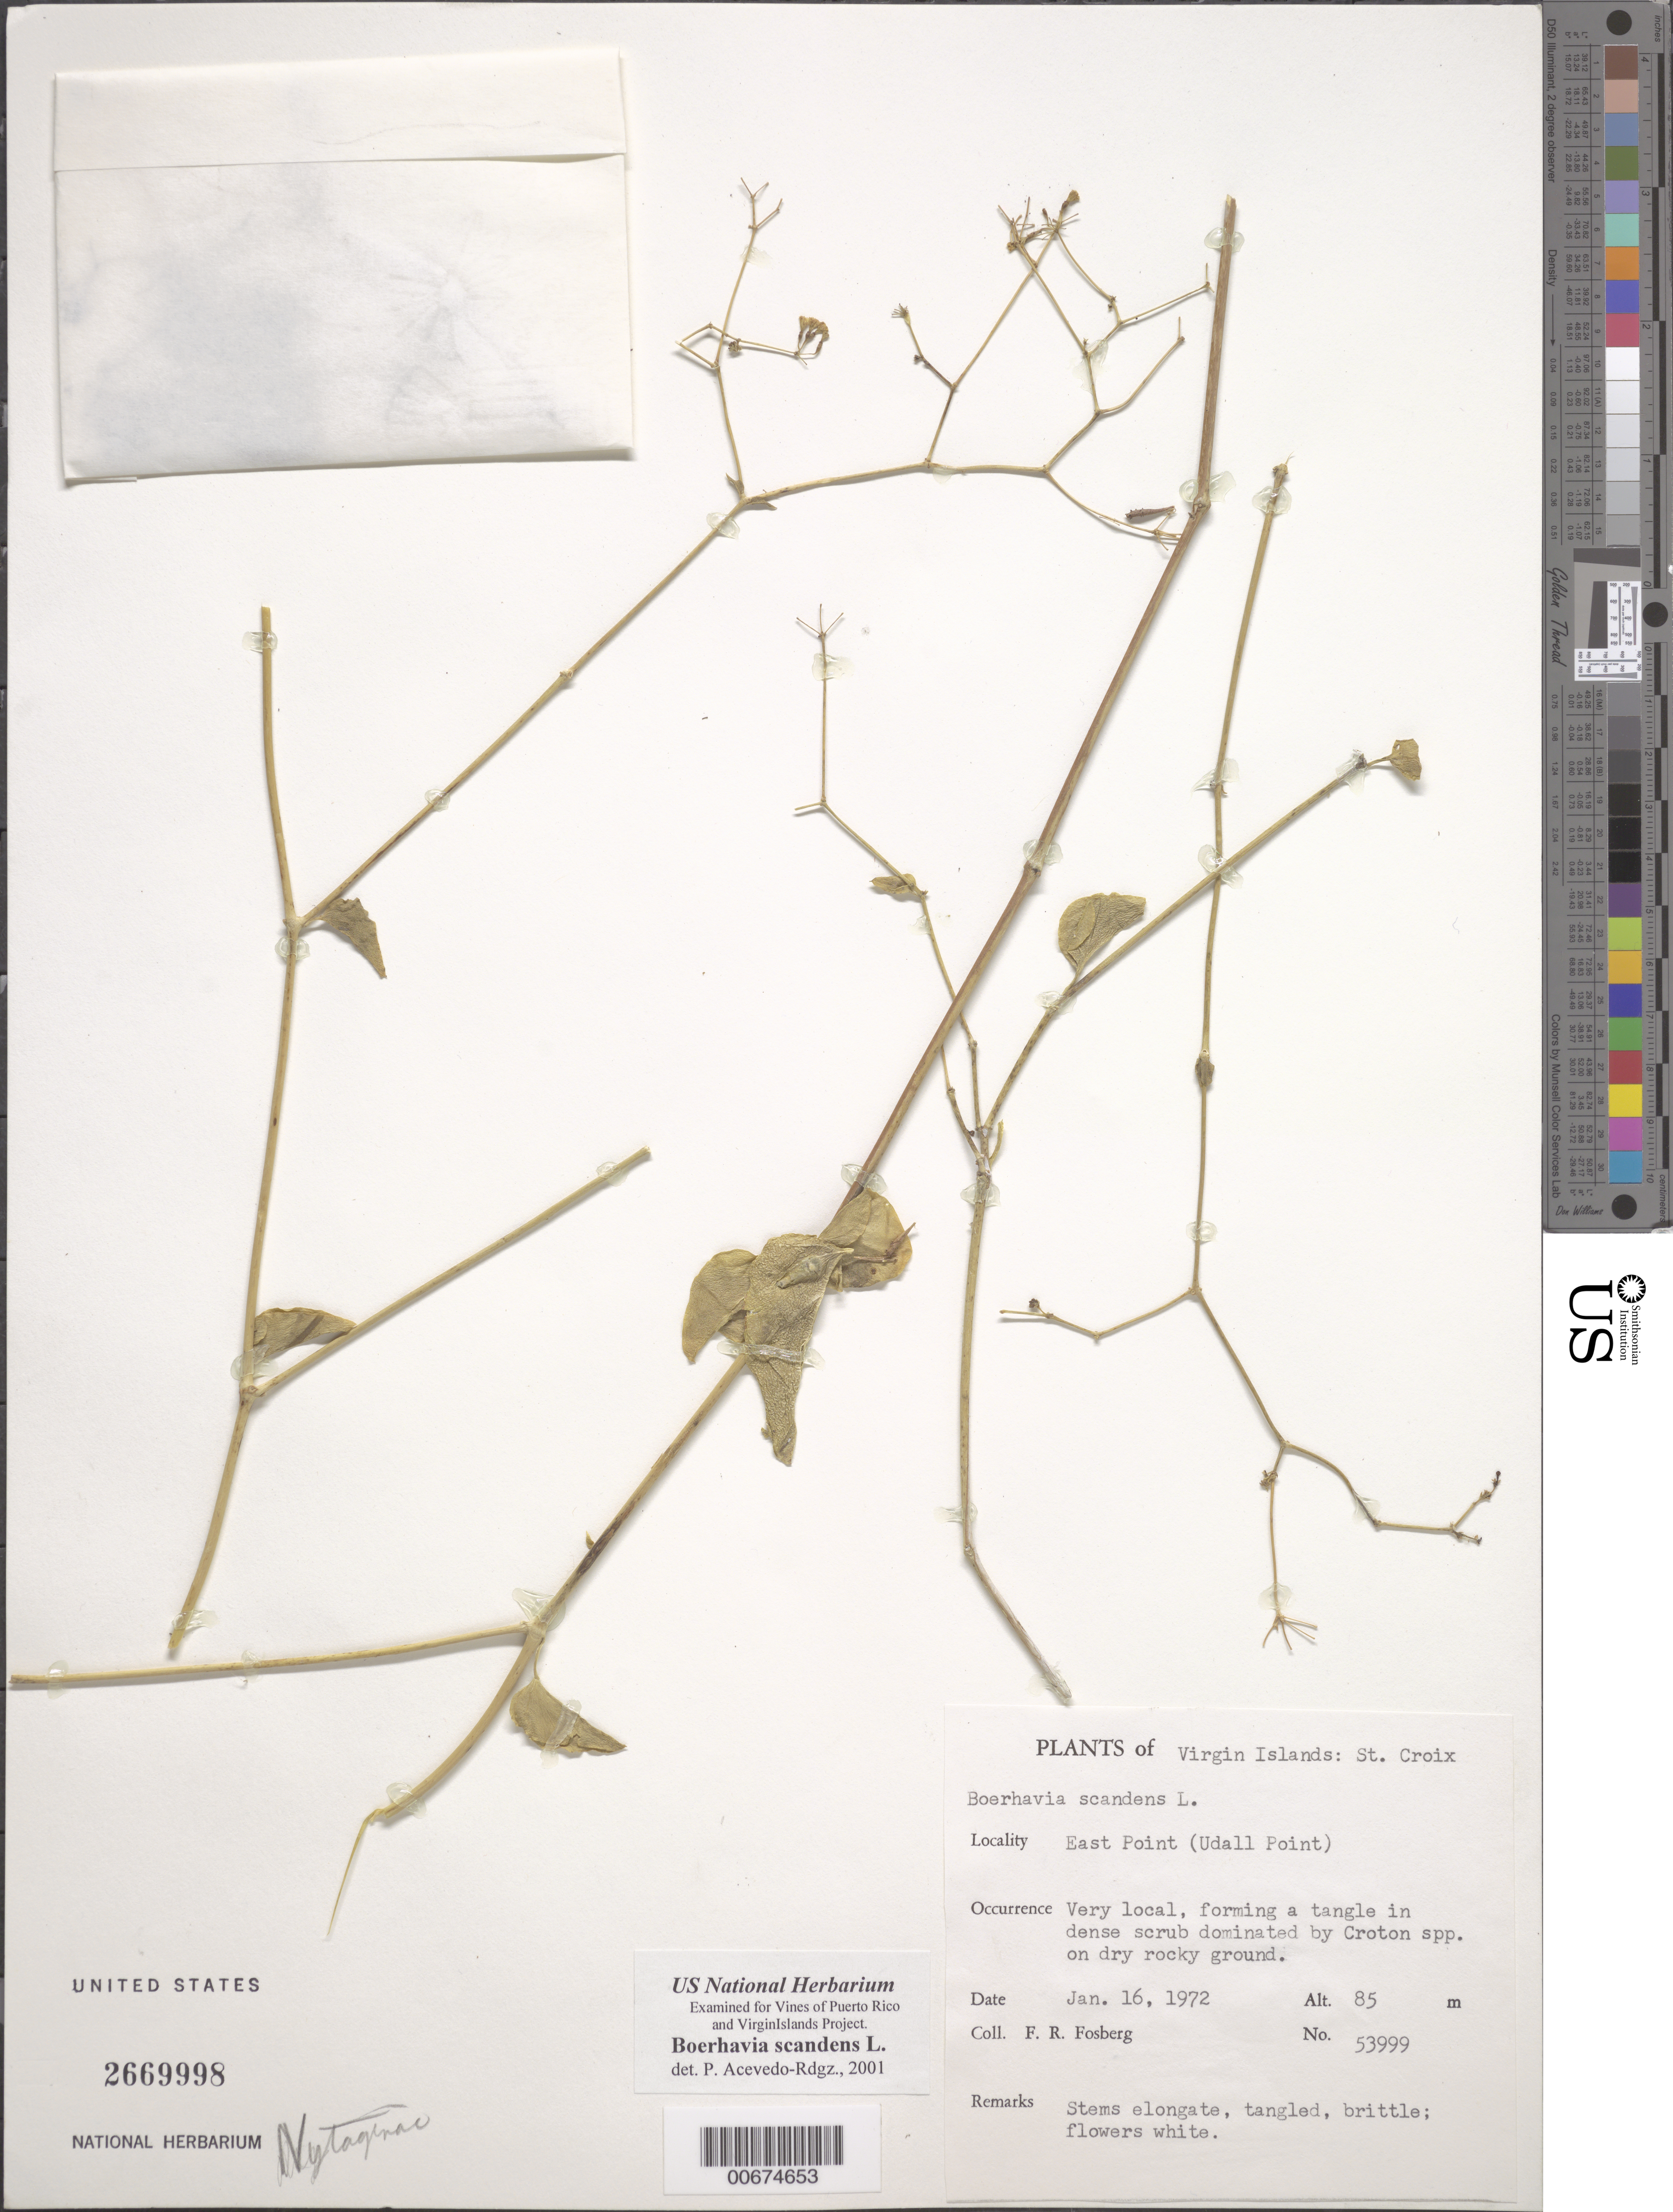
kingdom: Plantae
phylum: Tracheophyta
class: Magnoliopsida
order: Caryophyllales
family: Nyctaginaceae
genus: Boerhavia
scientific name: Boerhavia scandens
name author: L.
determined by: Acevedo-Rodríguez, P., (BOT), Smithsonian Institution - National Museum of Natural History (UNITED STATES)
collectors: F. R. Fosberg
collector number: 53999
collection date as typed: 16 Jan 1972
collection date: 1972-01-16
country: U.S. Virgin Islands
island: St. Croix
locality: East Point (Udall Point)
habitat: in dense scrub dominated by Croton spp. on dry rocky ground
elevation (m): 85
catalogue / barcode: US 2669998